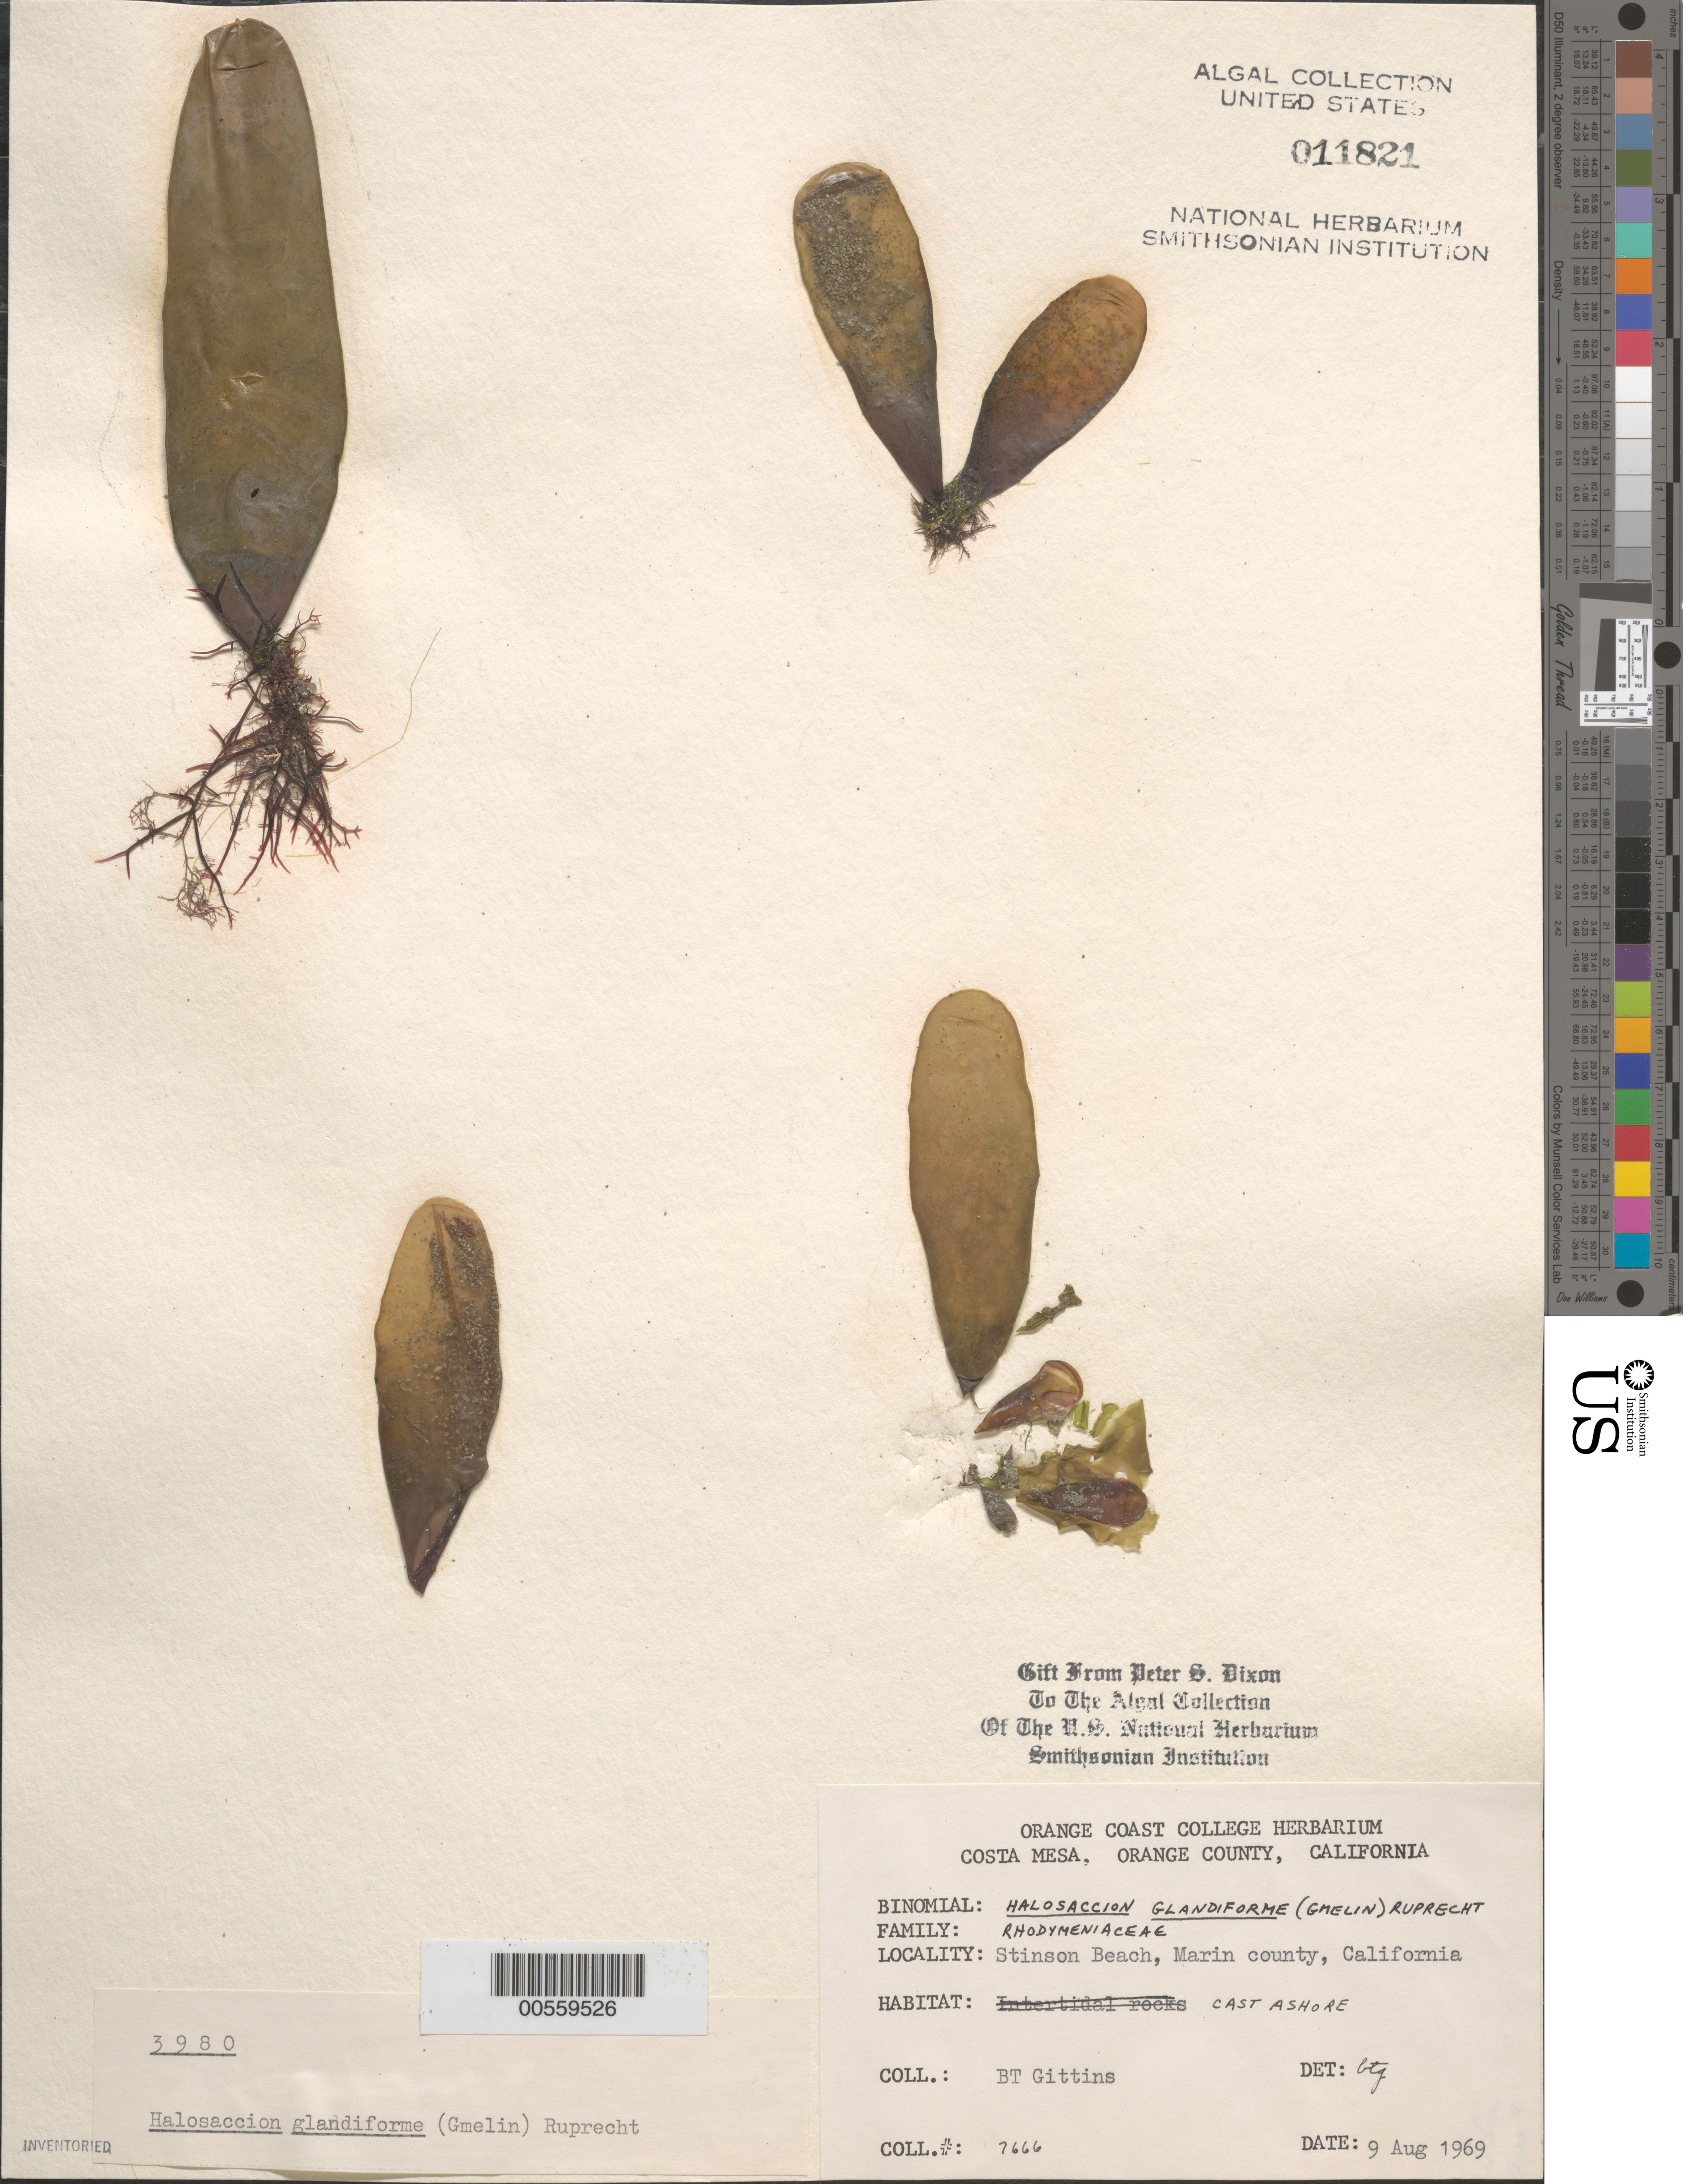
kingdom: Plantae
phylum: Rhodophyta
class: Florideophyceae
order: Palmariales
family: Palmariaceae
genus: Halosaccion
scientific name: Halosaccion glandiforme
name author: (S.G. Gmel.) Rupr.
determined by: Gittins, B. T.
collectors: B. Gittins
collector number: BTG 7666 & PSD 3980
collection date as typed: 09 Aug 1969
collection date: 1969-08-09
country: United States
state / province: California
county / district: Marin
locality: Stinson Beach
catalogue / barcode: US 11821